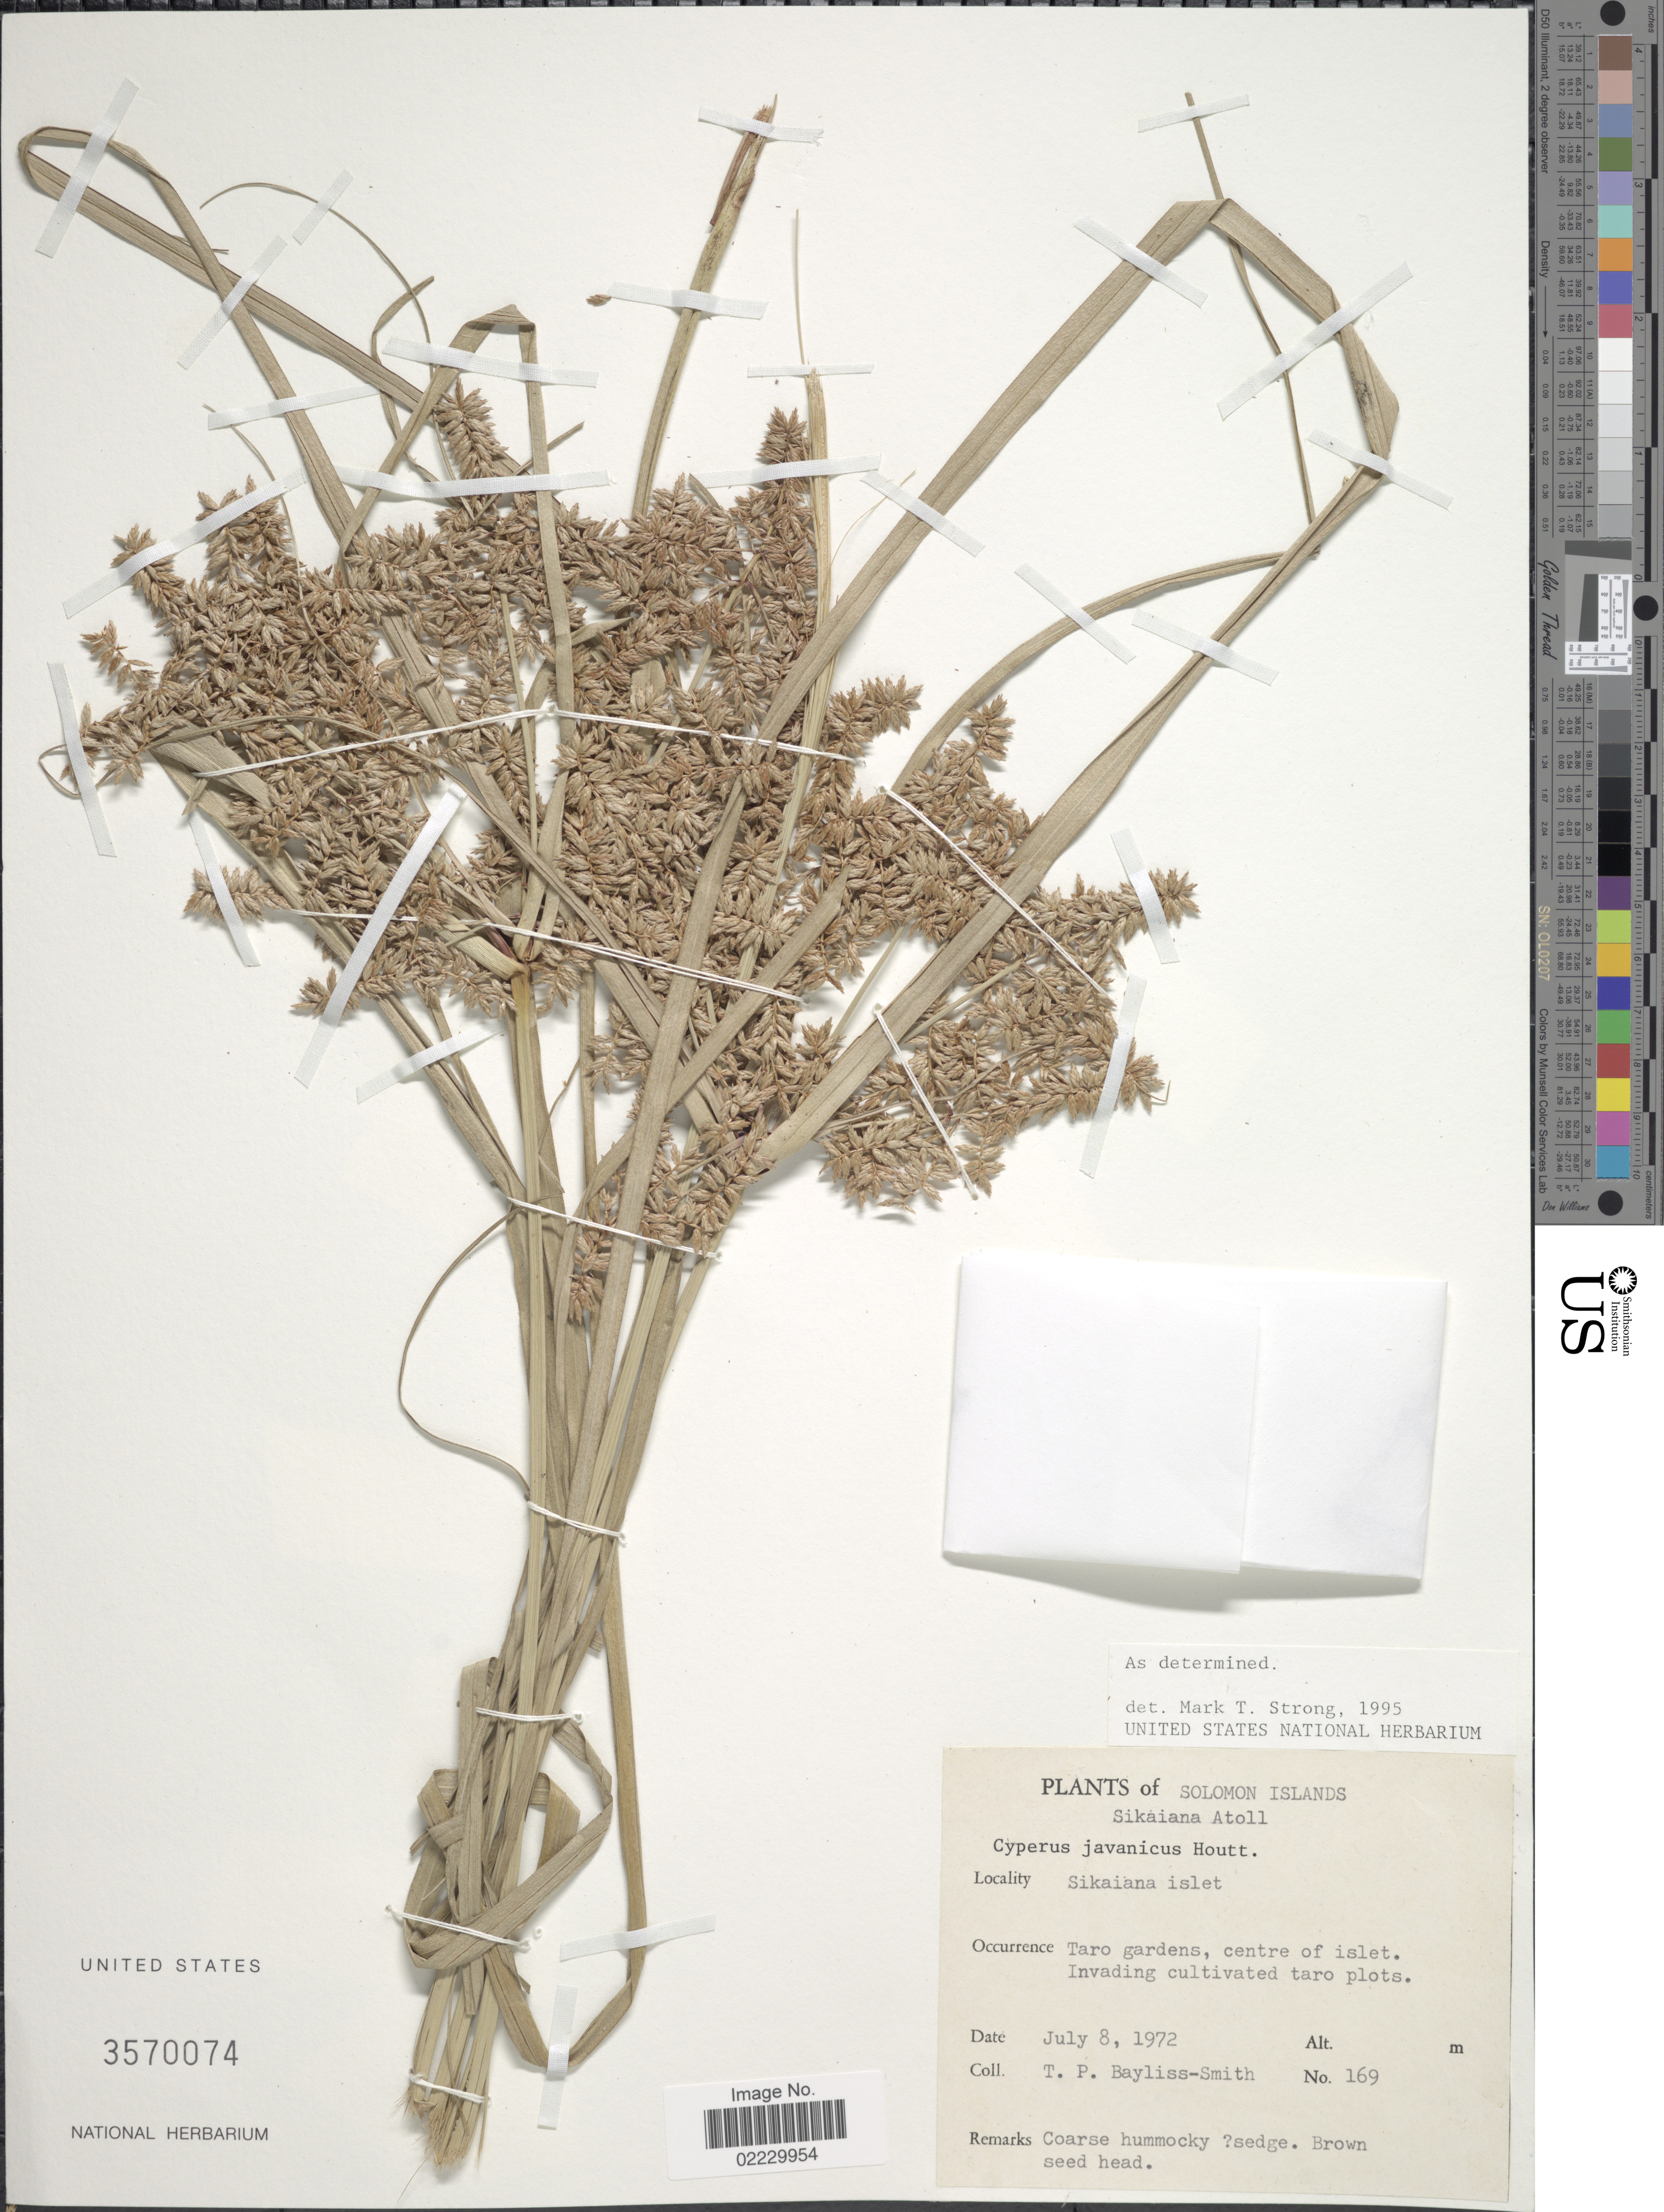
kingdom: Plantae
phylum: Tracheophyta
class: Liliopsida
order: Poales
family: Cyperaceae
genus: Cyperus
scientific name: Cyperus javanicus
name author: Houtt.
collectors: T. P. Bayliss-Smith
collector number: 169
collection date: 1972-07-08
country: Solomon Islands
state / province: Solomon Island Outliers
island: Sikaiana Atoll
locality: Siskaiana Atoll, Sikaiana islet, Taro gardens, centre of islet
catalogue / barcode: US 3570074